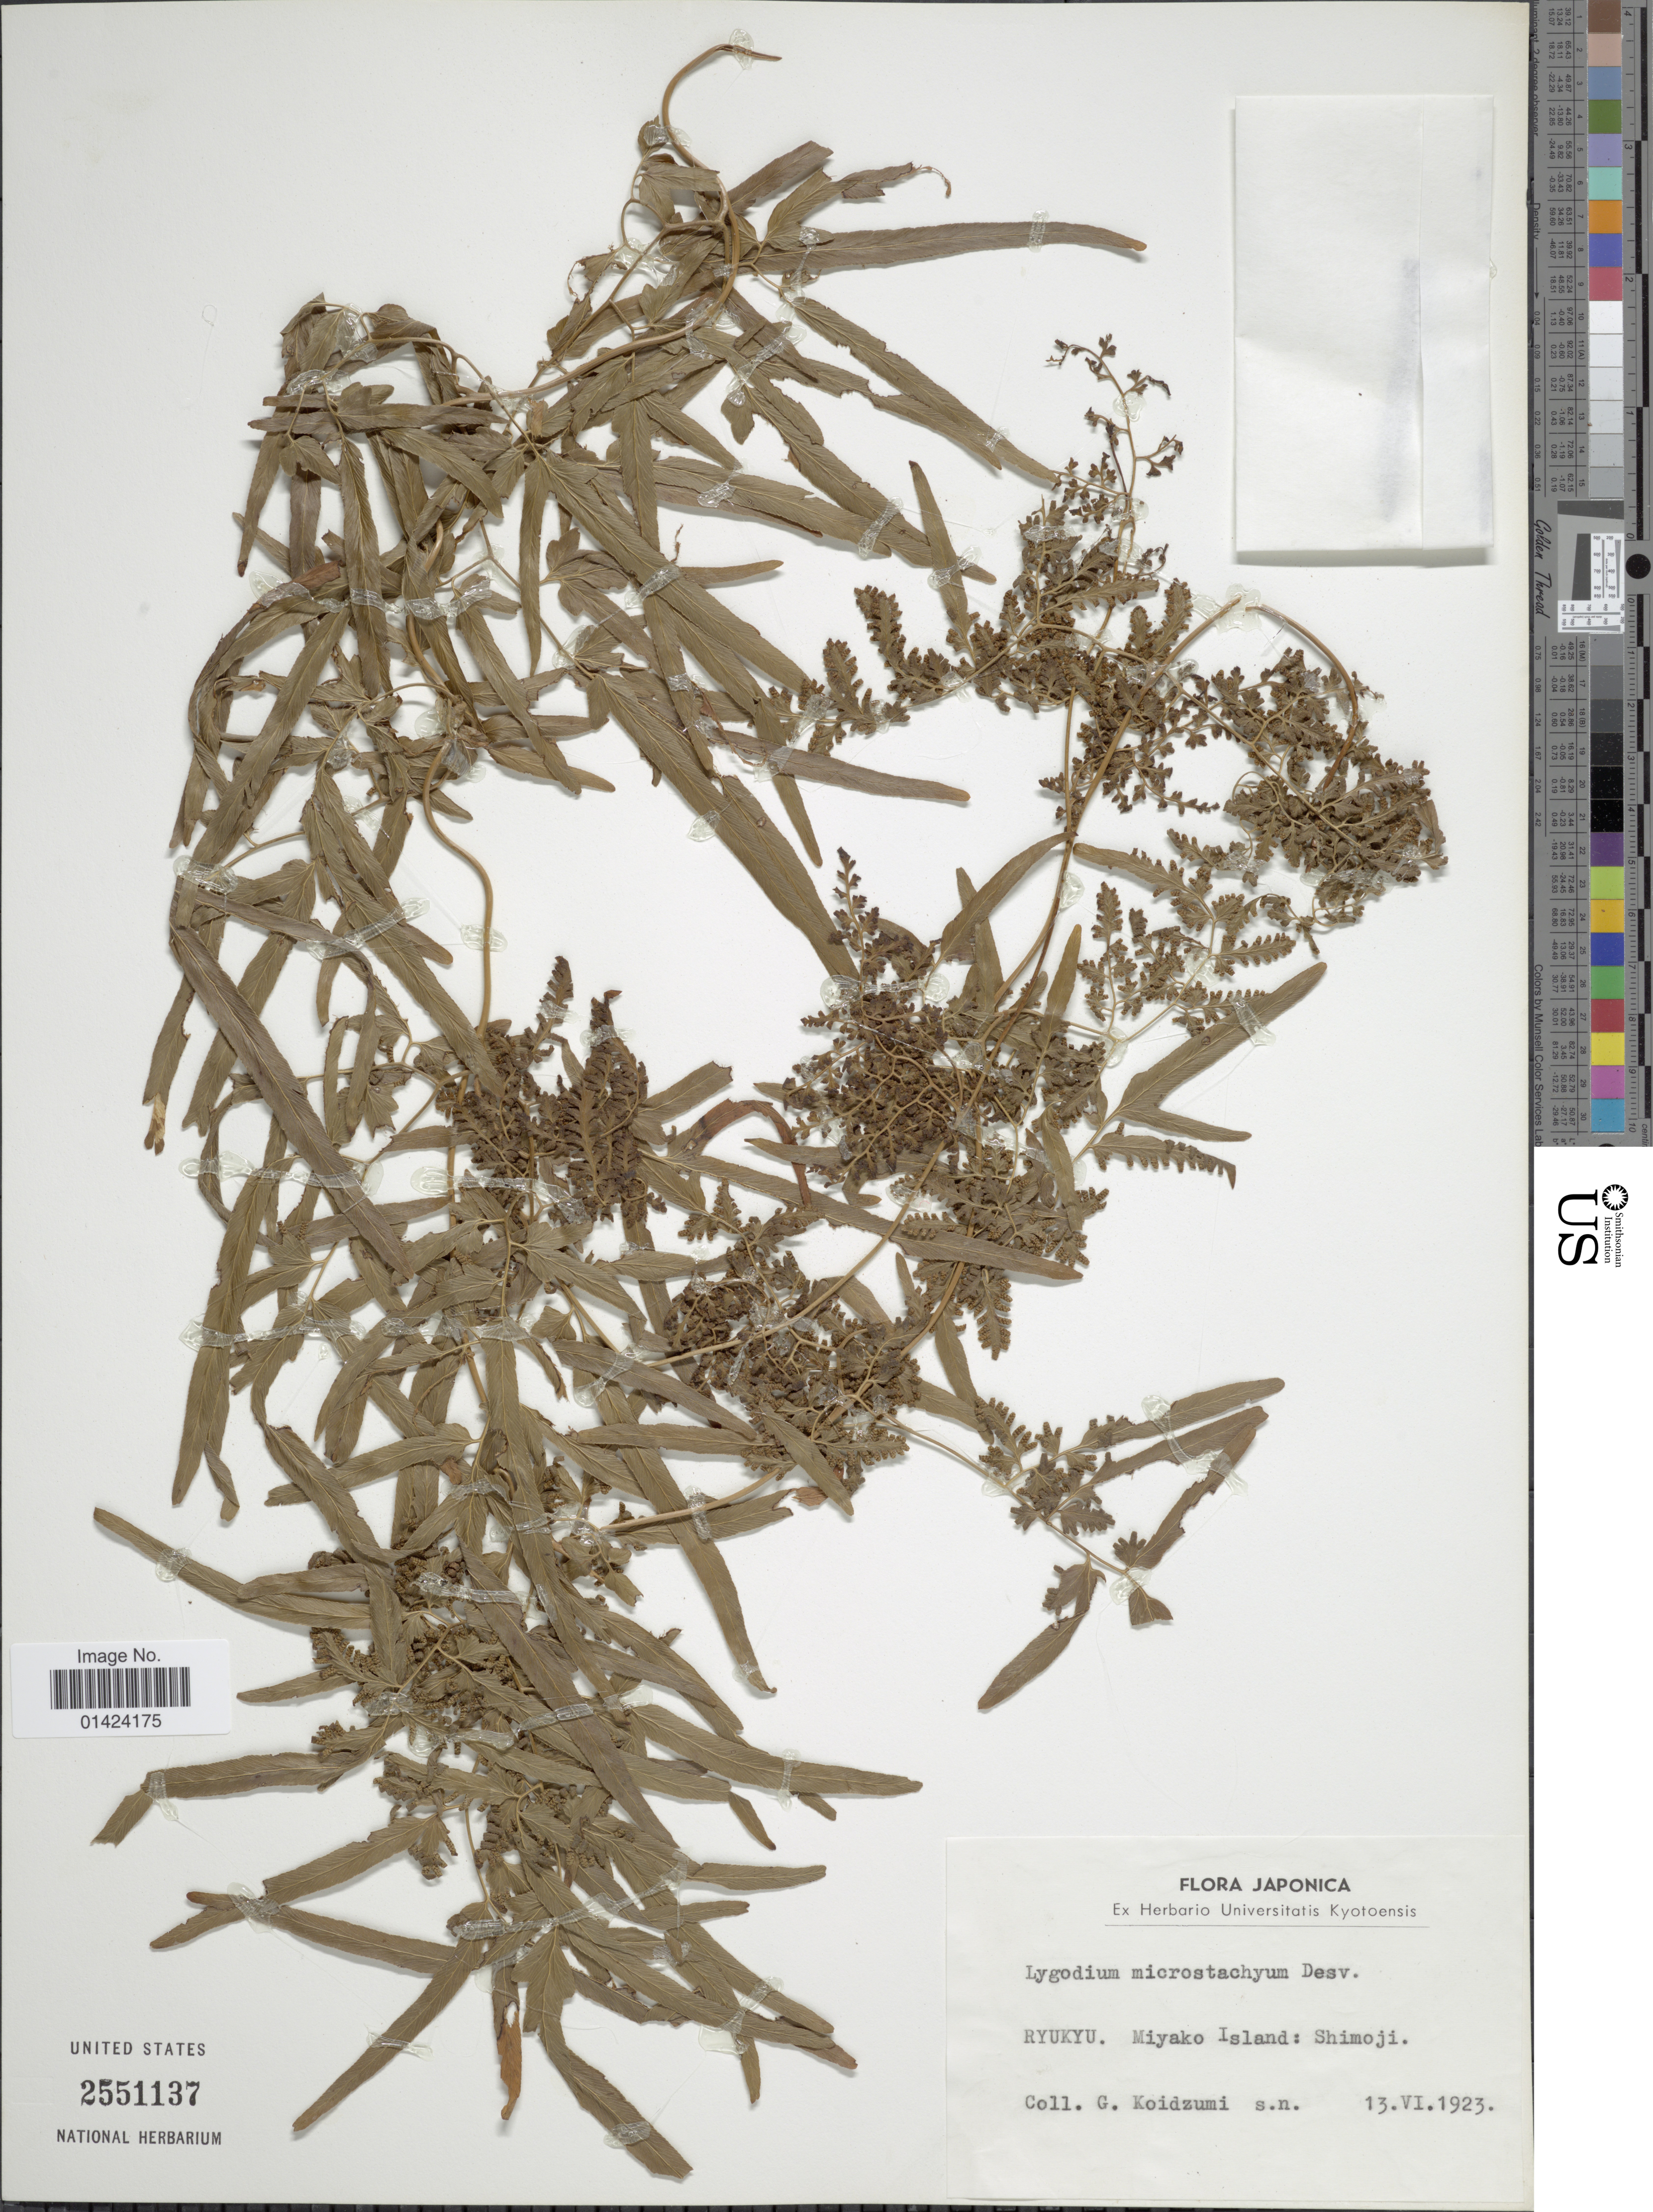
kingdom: Plantae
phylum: Tracheophyta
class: Polypodiopsida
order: Schizaeales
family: Lygodiaceae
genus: Lygodium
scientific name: Lygodium japonicum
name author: (Thunb.) Sw.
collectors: G. Koidzumi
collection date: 1923-06-13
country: Japan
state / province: Okinawa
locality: Ryukyu, Miyako Island: Shimoji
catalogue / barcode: US 2551137